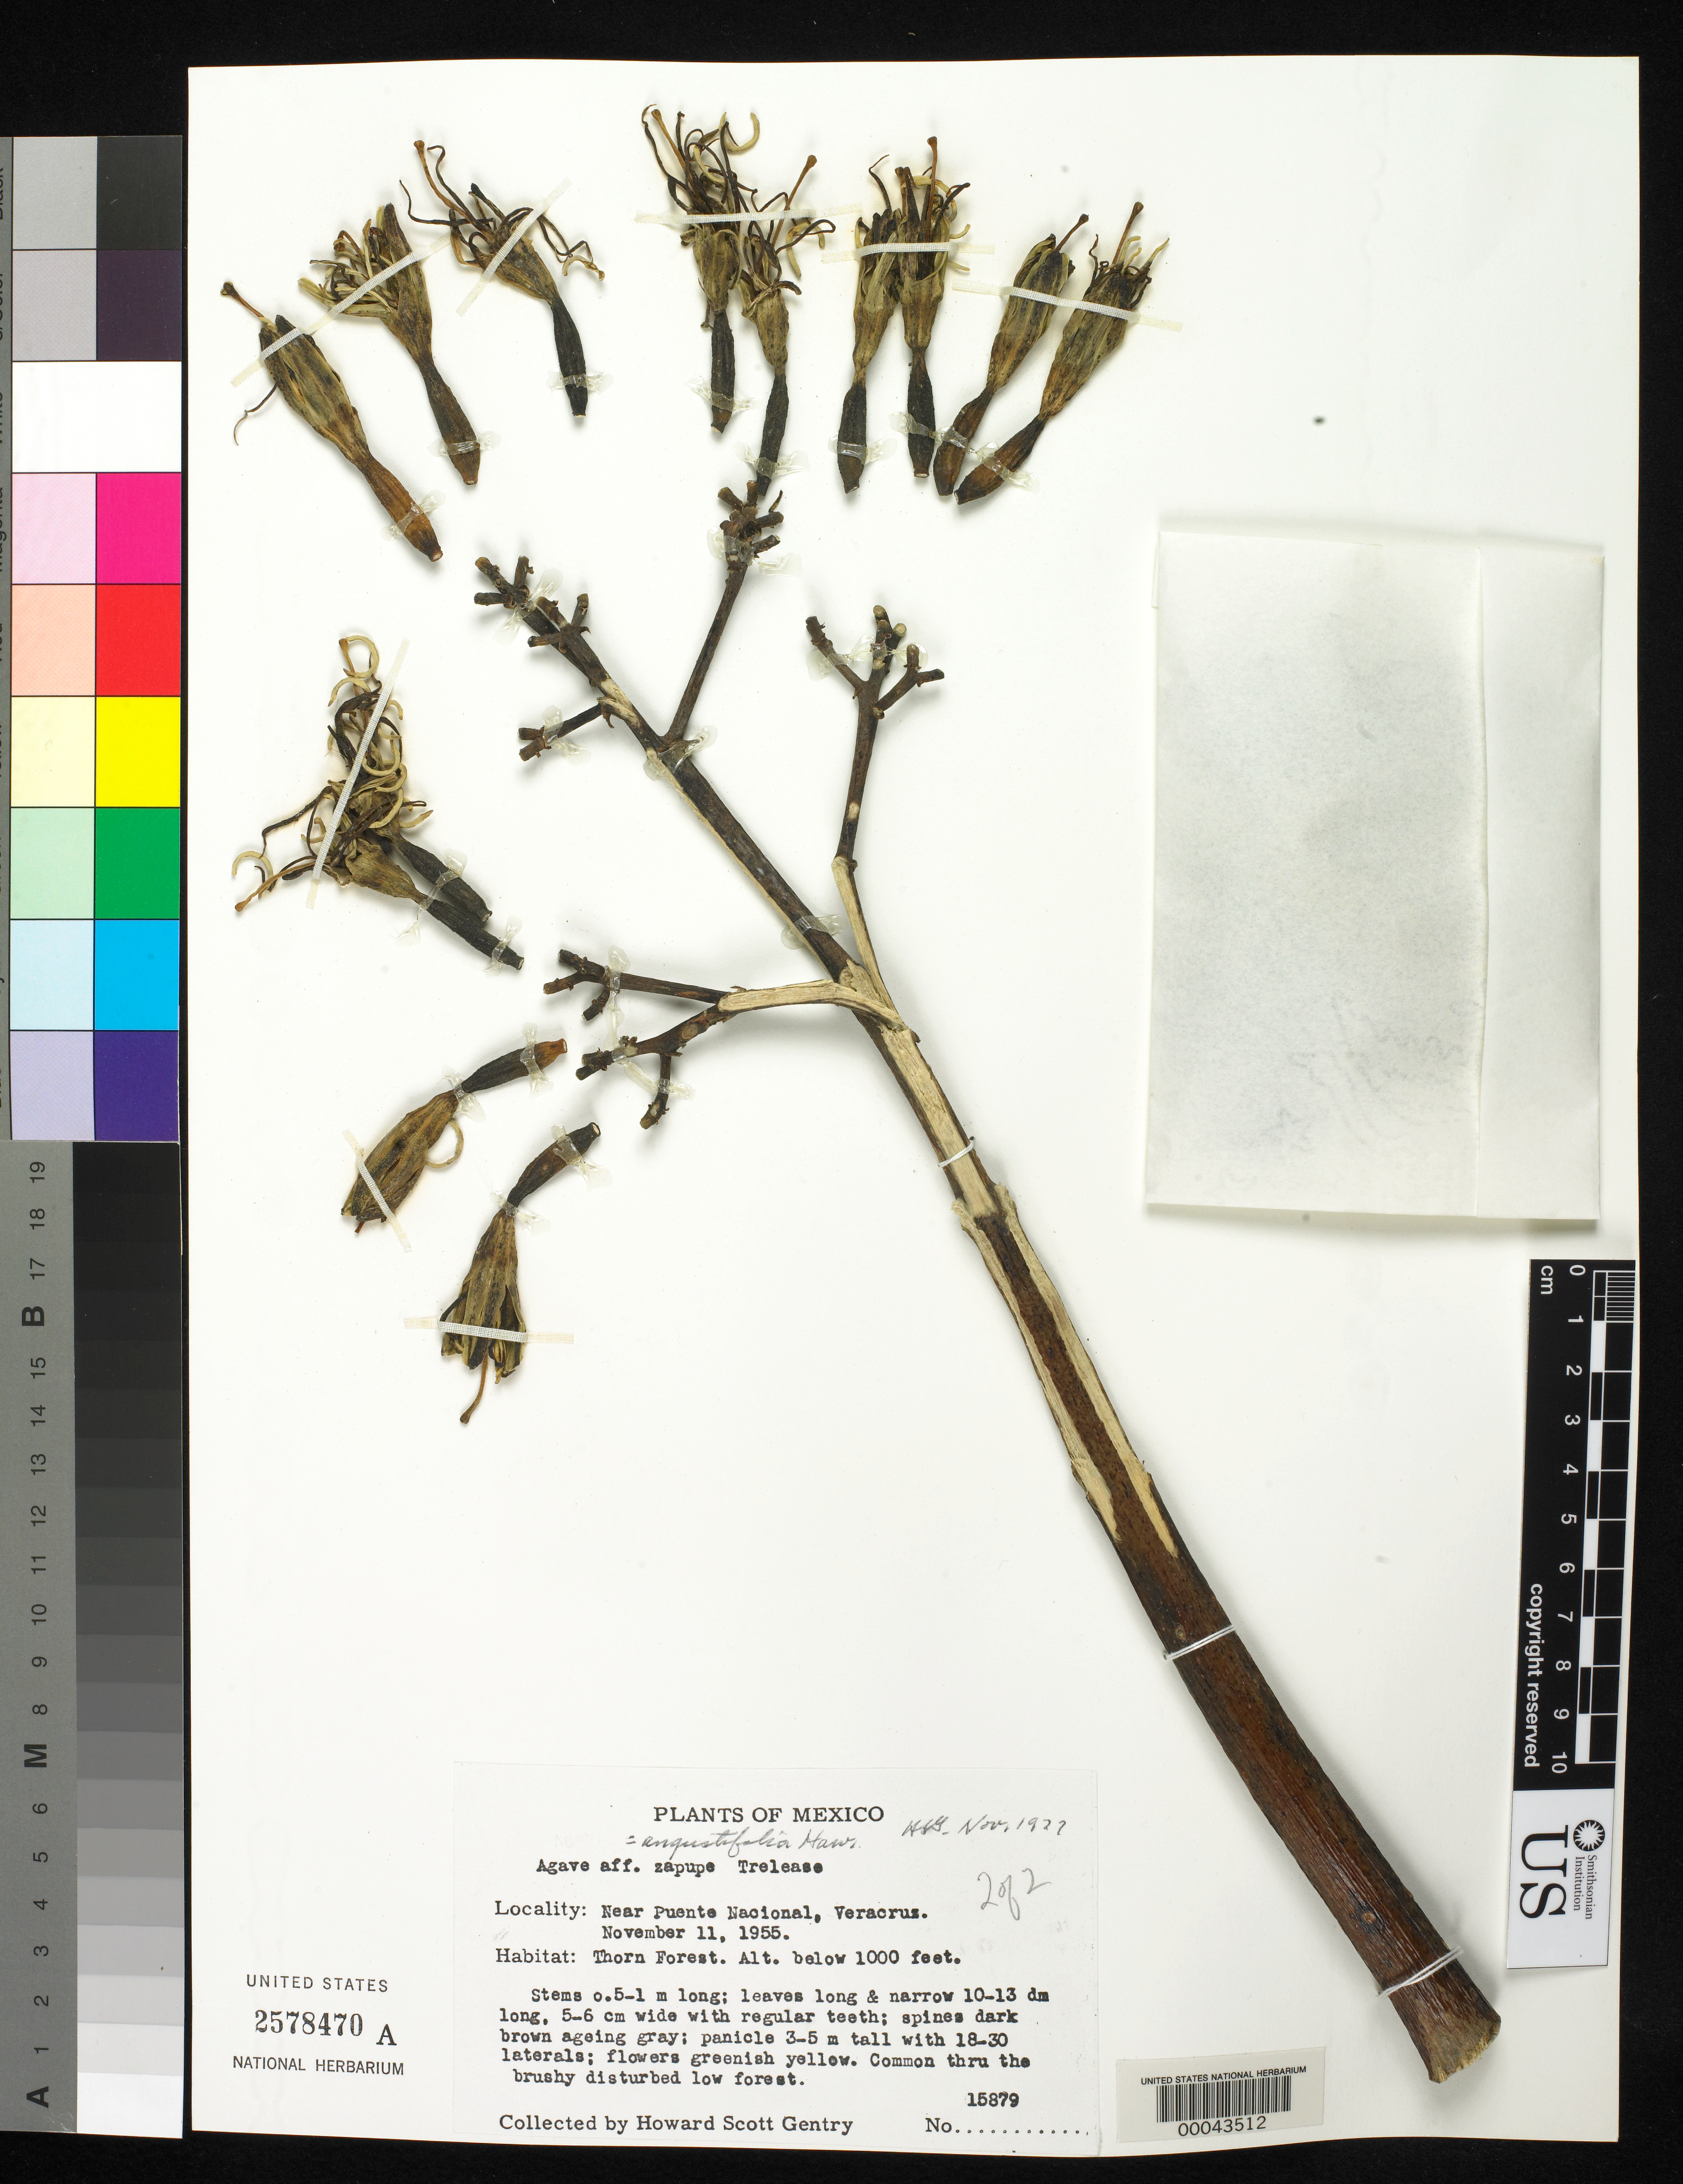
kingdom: Plantae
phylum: Tracheophyta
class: Liliopsida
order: Asparagales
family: Asparagaceae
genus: Agave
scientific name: Agave angustifolia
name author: Haw.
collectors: H. S. Gentry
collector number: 15879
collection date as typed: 11 Nov 1955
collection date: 1955-11-11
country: Mexico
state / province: Veracruz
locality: Near puete nacional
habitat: Thorn forest.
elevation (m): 305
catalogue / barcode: US 2578470A